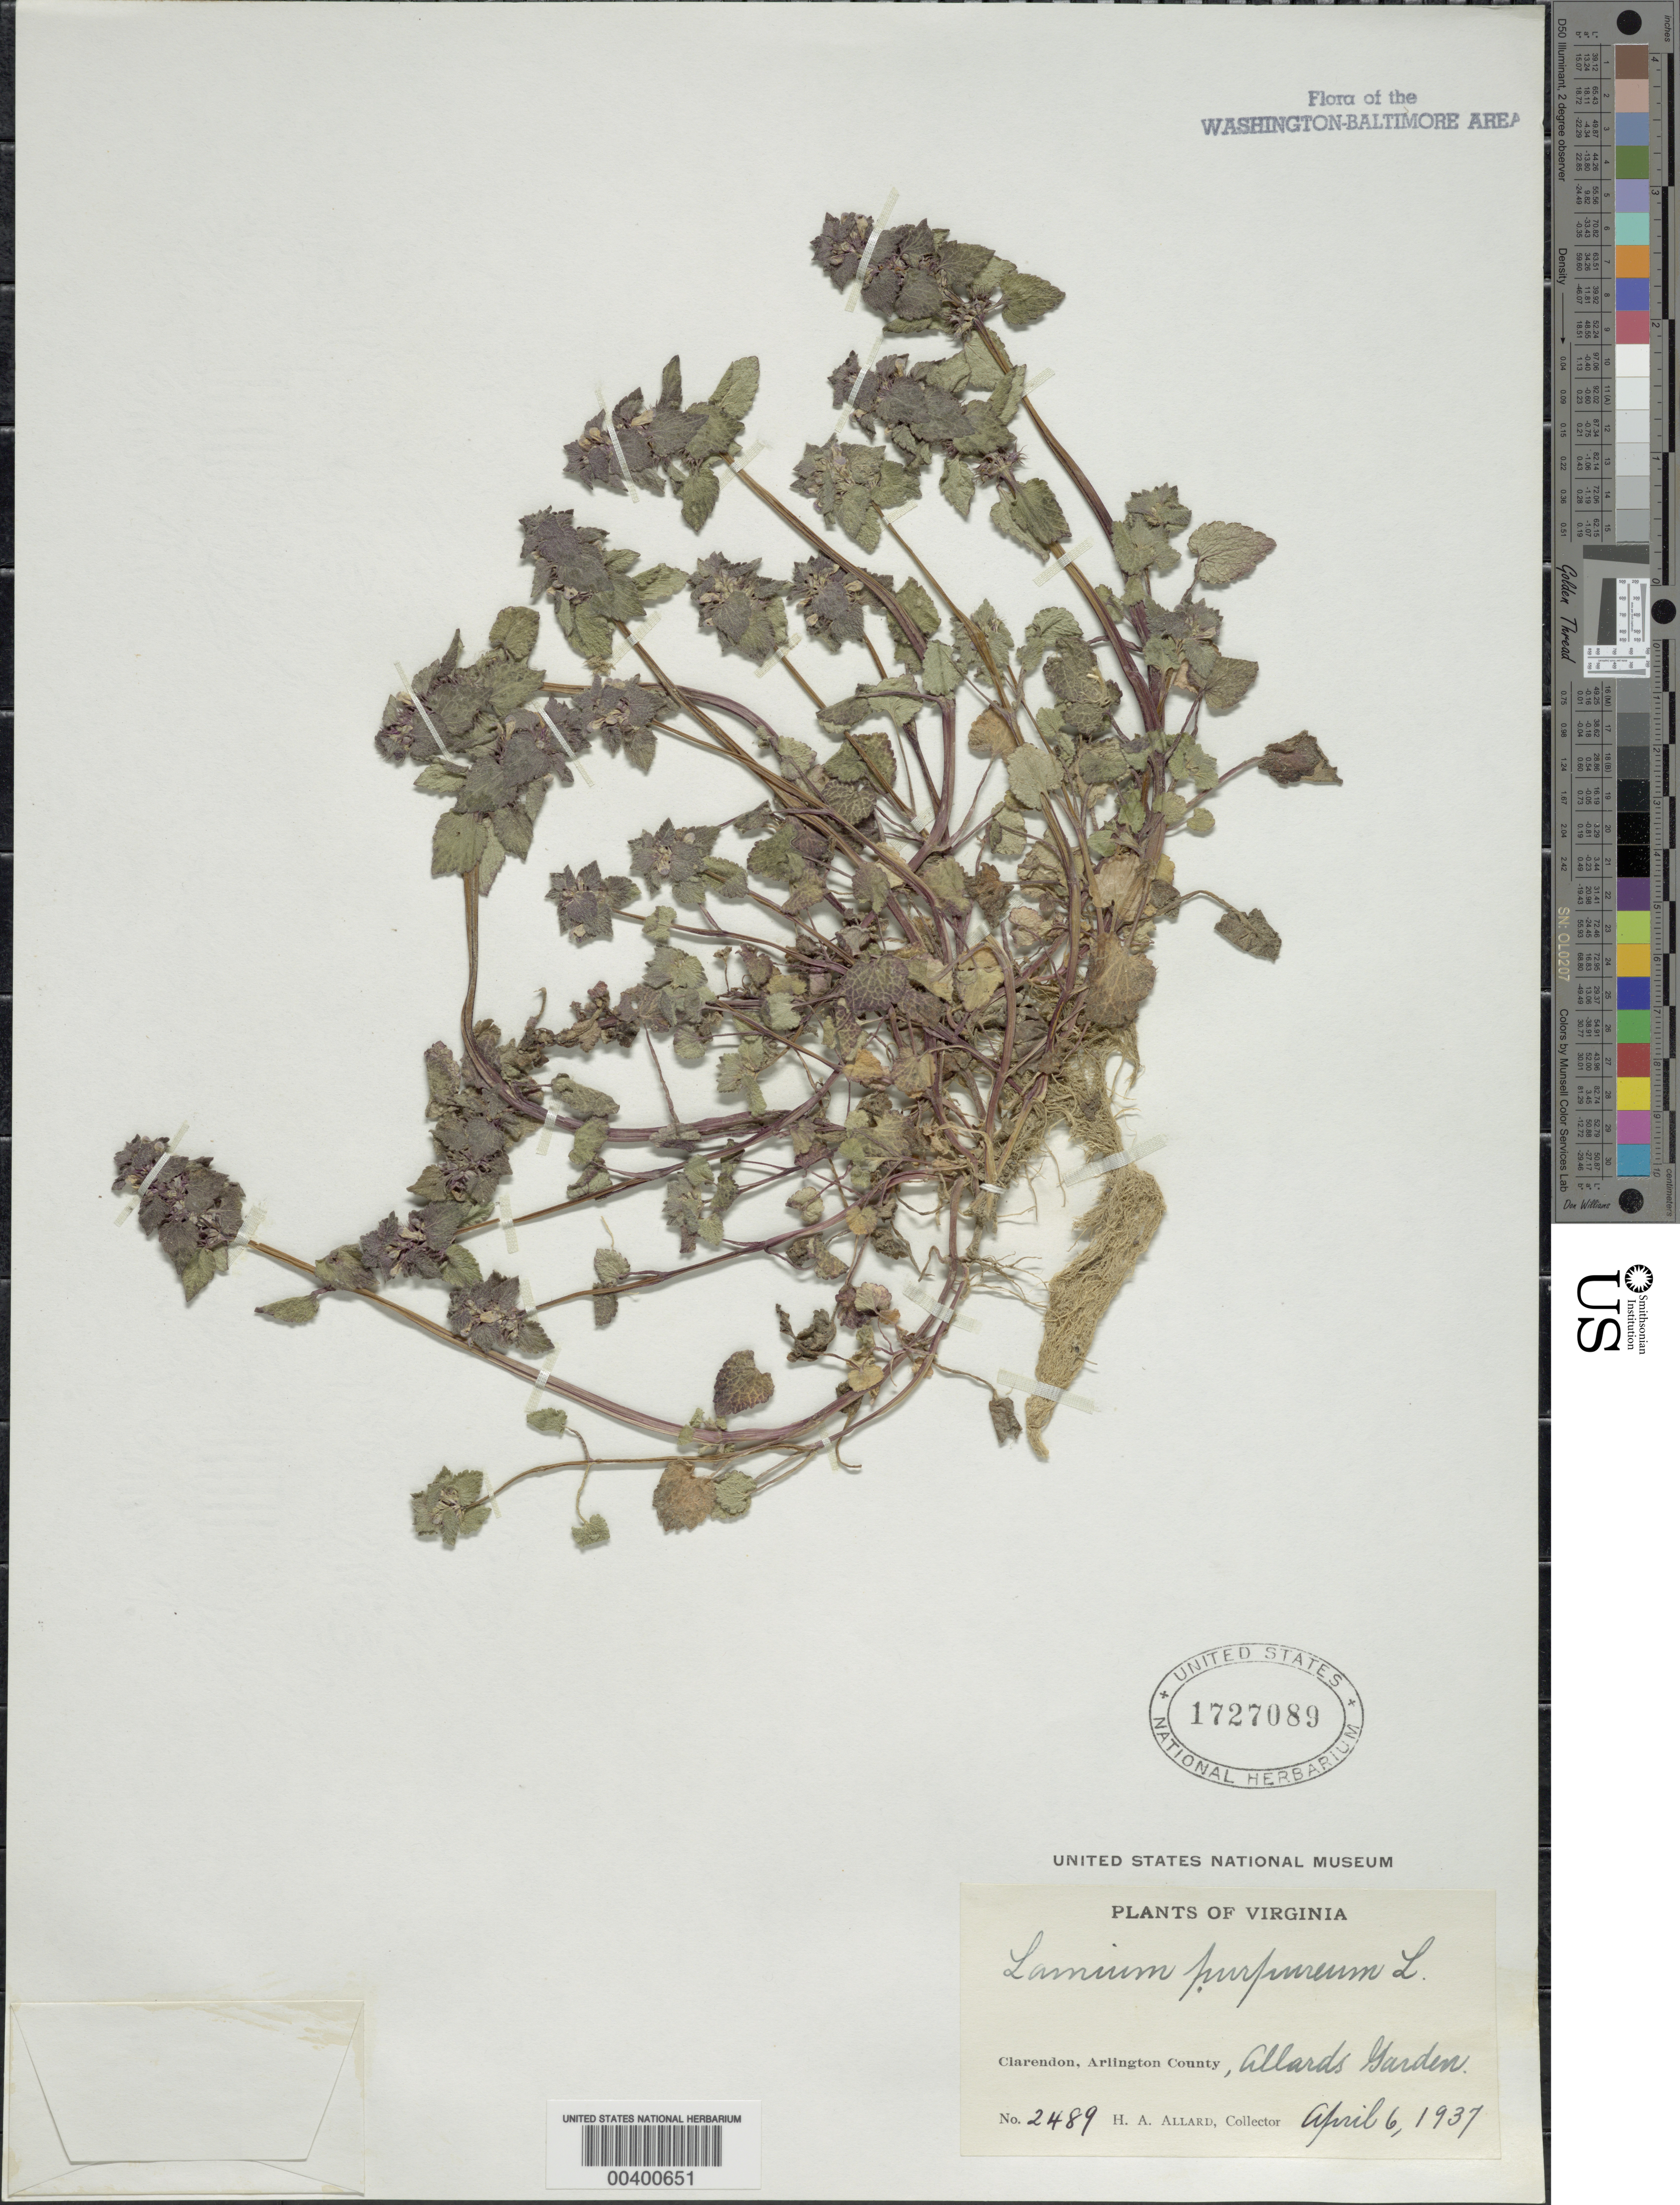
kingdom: Plantae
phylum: Tracheophyta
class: Magnoliopsida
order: Lamiales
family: Lamiaceae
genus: Lamium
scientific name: Lamium purpureum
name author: L.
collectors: H. A. Allard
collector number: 2489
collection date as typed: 06 Apr 1937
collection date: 1937-04-06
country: United States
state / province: Virginia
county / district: Arlington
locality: Clarendon Allards Garden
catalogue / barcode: US 1727089